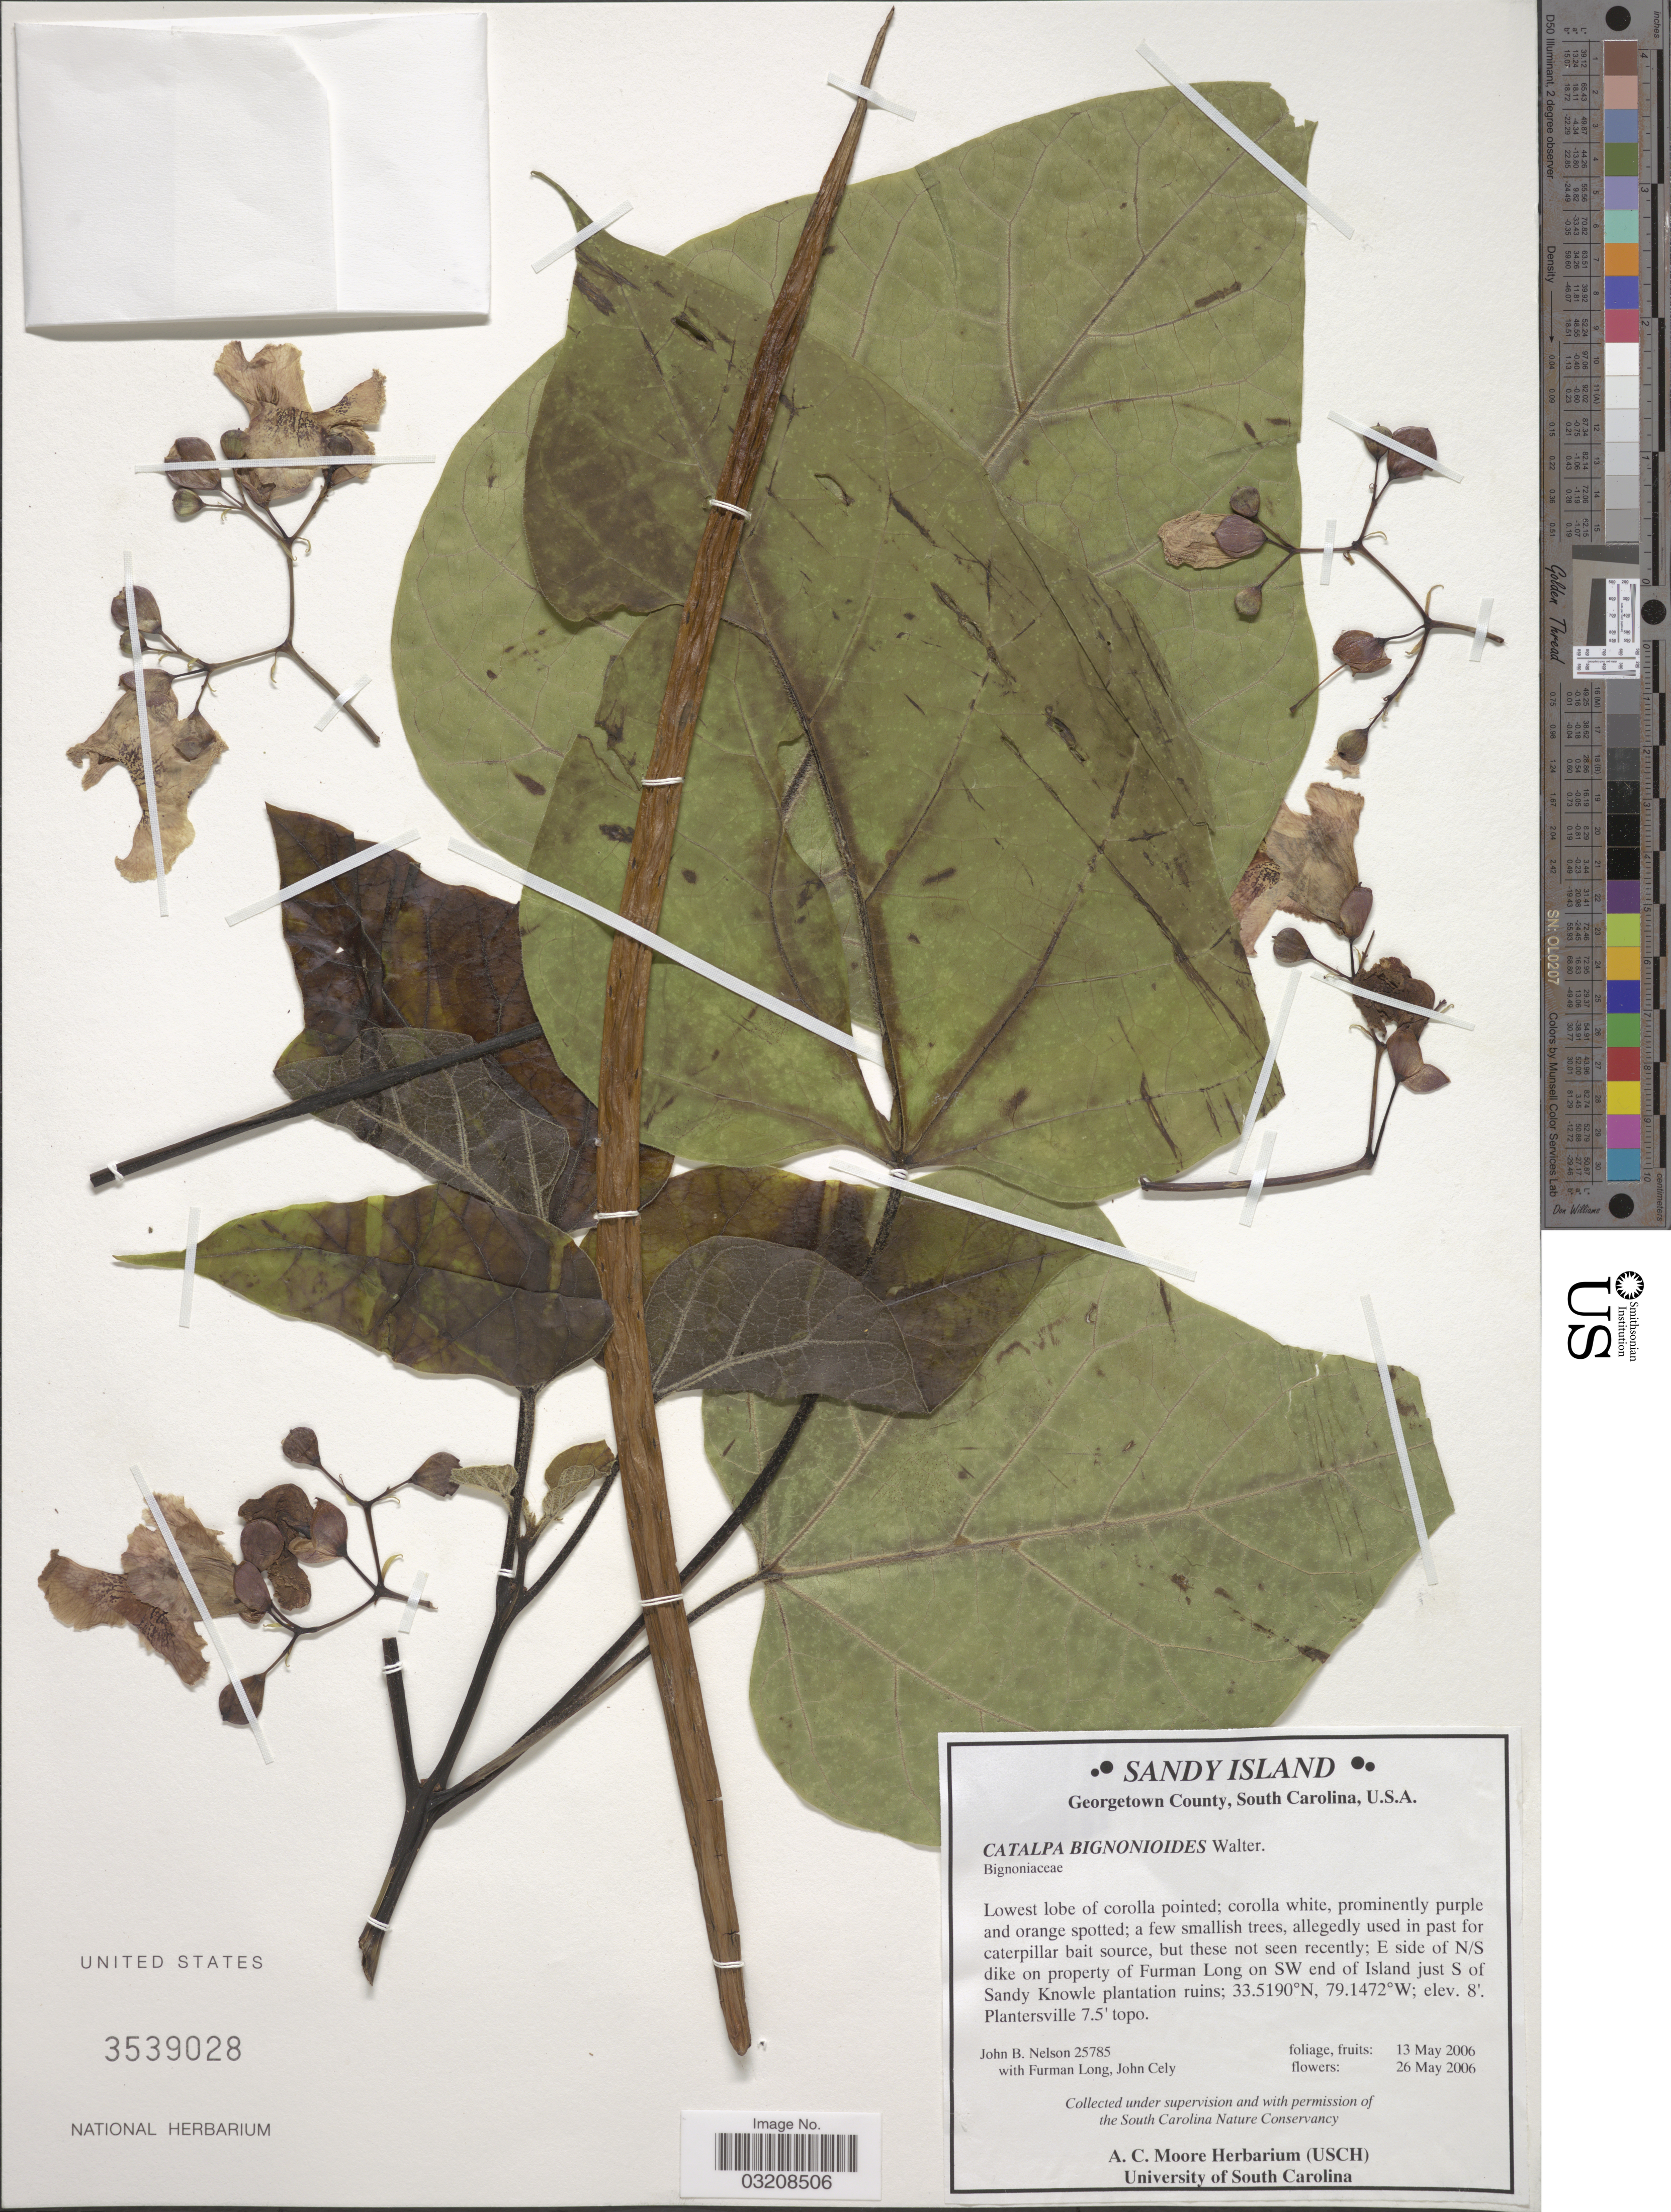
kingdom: Plantae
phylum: Tracheophyta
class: Magnoliopsida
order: Lamiales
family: Bignoniaceae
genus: Catalpa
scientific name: Catalpa bignonioides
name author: Walter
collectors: J. Nelson, F. Long & J. Cely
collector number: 25785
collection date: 2006-05-13/2006-05-26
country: United States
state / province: South Carolina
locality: Sandy Island. Georgetown County, U.S.A. E side of N/S dike on property of Furman Long on SW end of Island just S of Sandy Knowle plantation ruins. Plantersville 7.5' topo.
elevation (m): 2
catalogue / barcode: US 3539028